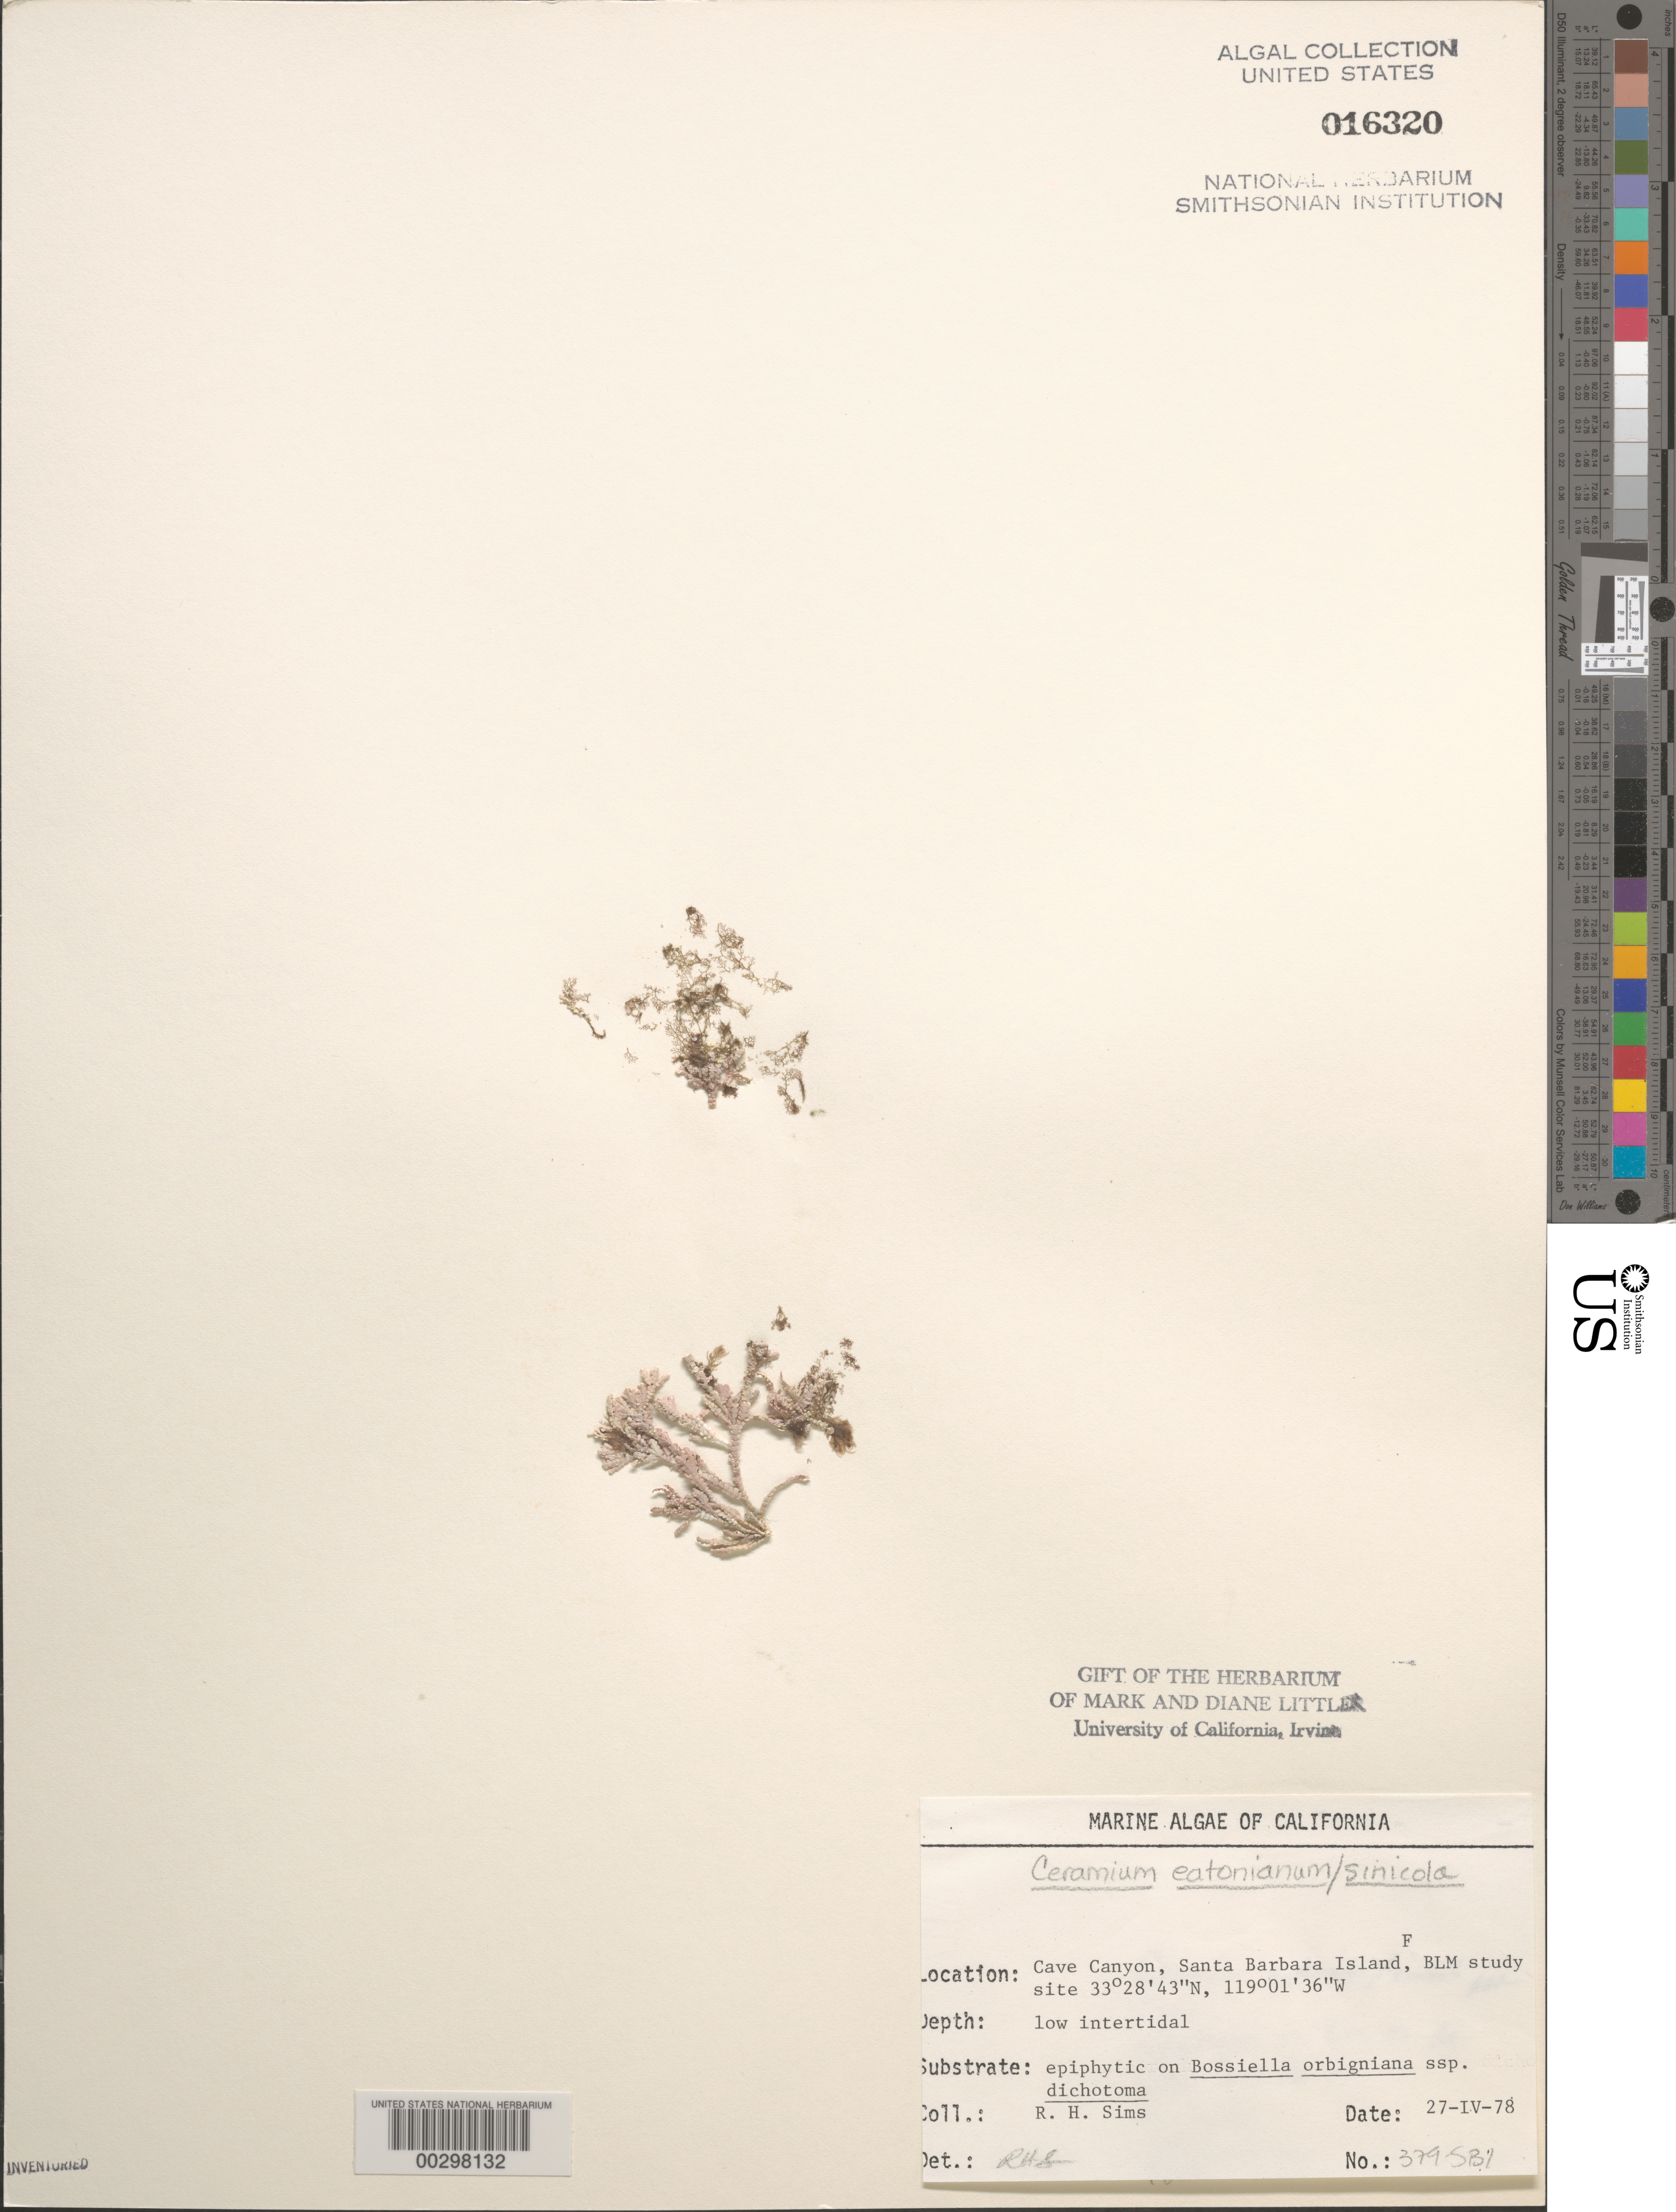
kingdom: Plantae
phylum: Rhodophyta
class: Florideophyceae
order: Ceramiales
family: Ceramiaceae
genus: Corallophila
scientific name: Corallophila eatoniana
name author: (Farl.) T.O. Cho et al.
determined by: Algae name updating Project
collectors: R. H. Sims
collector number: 379-SBI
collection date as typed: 27 Apr 1978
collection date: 1978-04-27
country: United States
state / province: California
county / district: Santa Barbara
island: Santa Barbara Island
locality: Cave Canyon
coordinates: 33 28' 43" N, 119 01' 36" W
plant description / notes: BLM-SOCALBIGHT Rocky Intertidal Survey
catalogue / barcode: US 16320